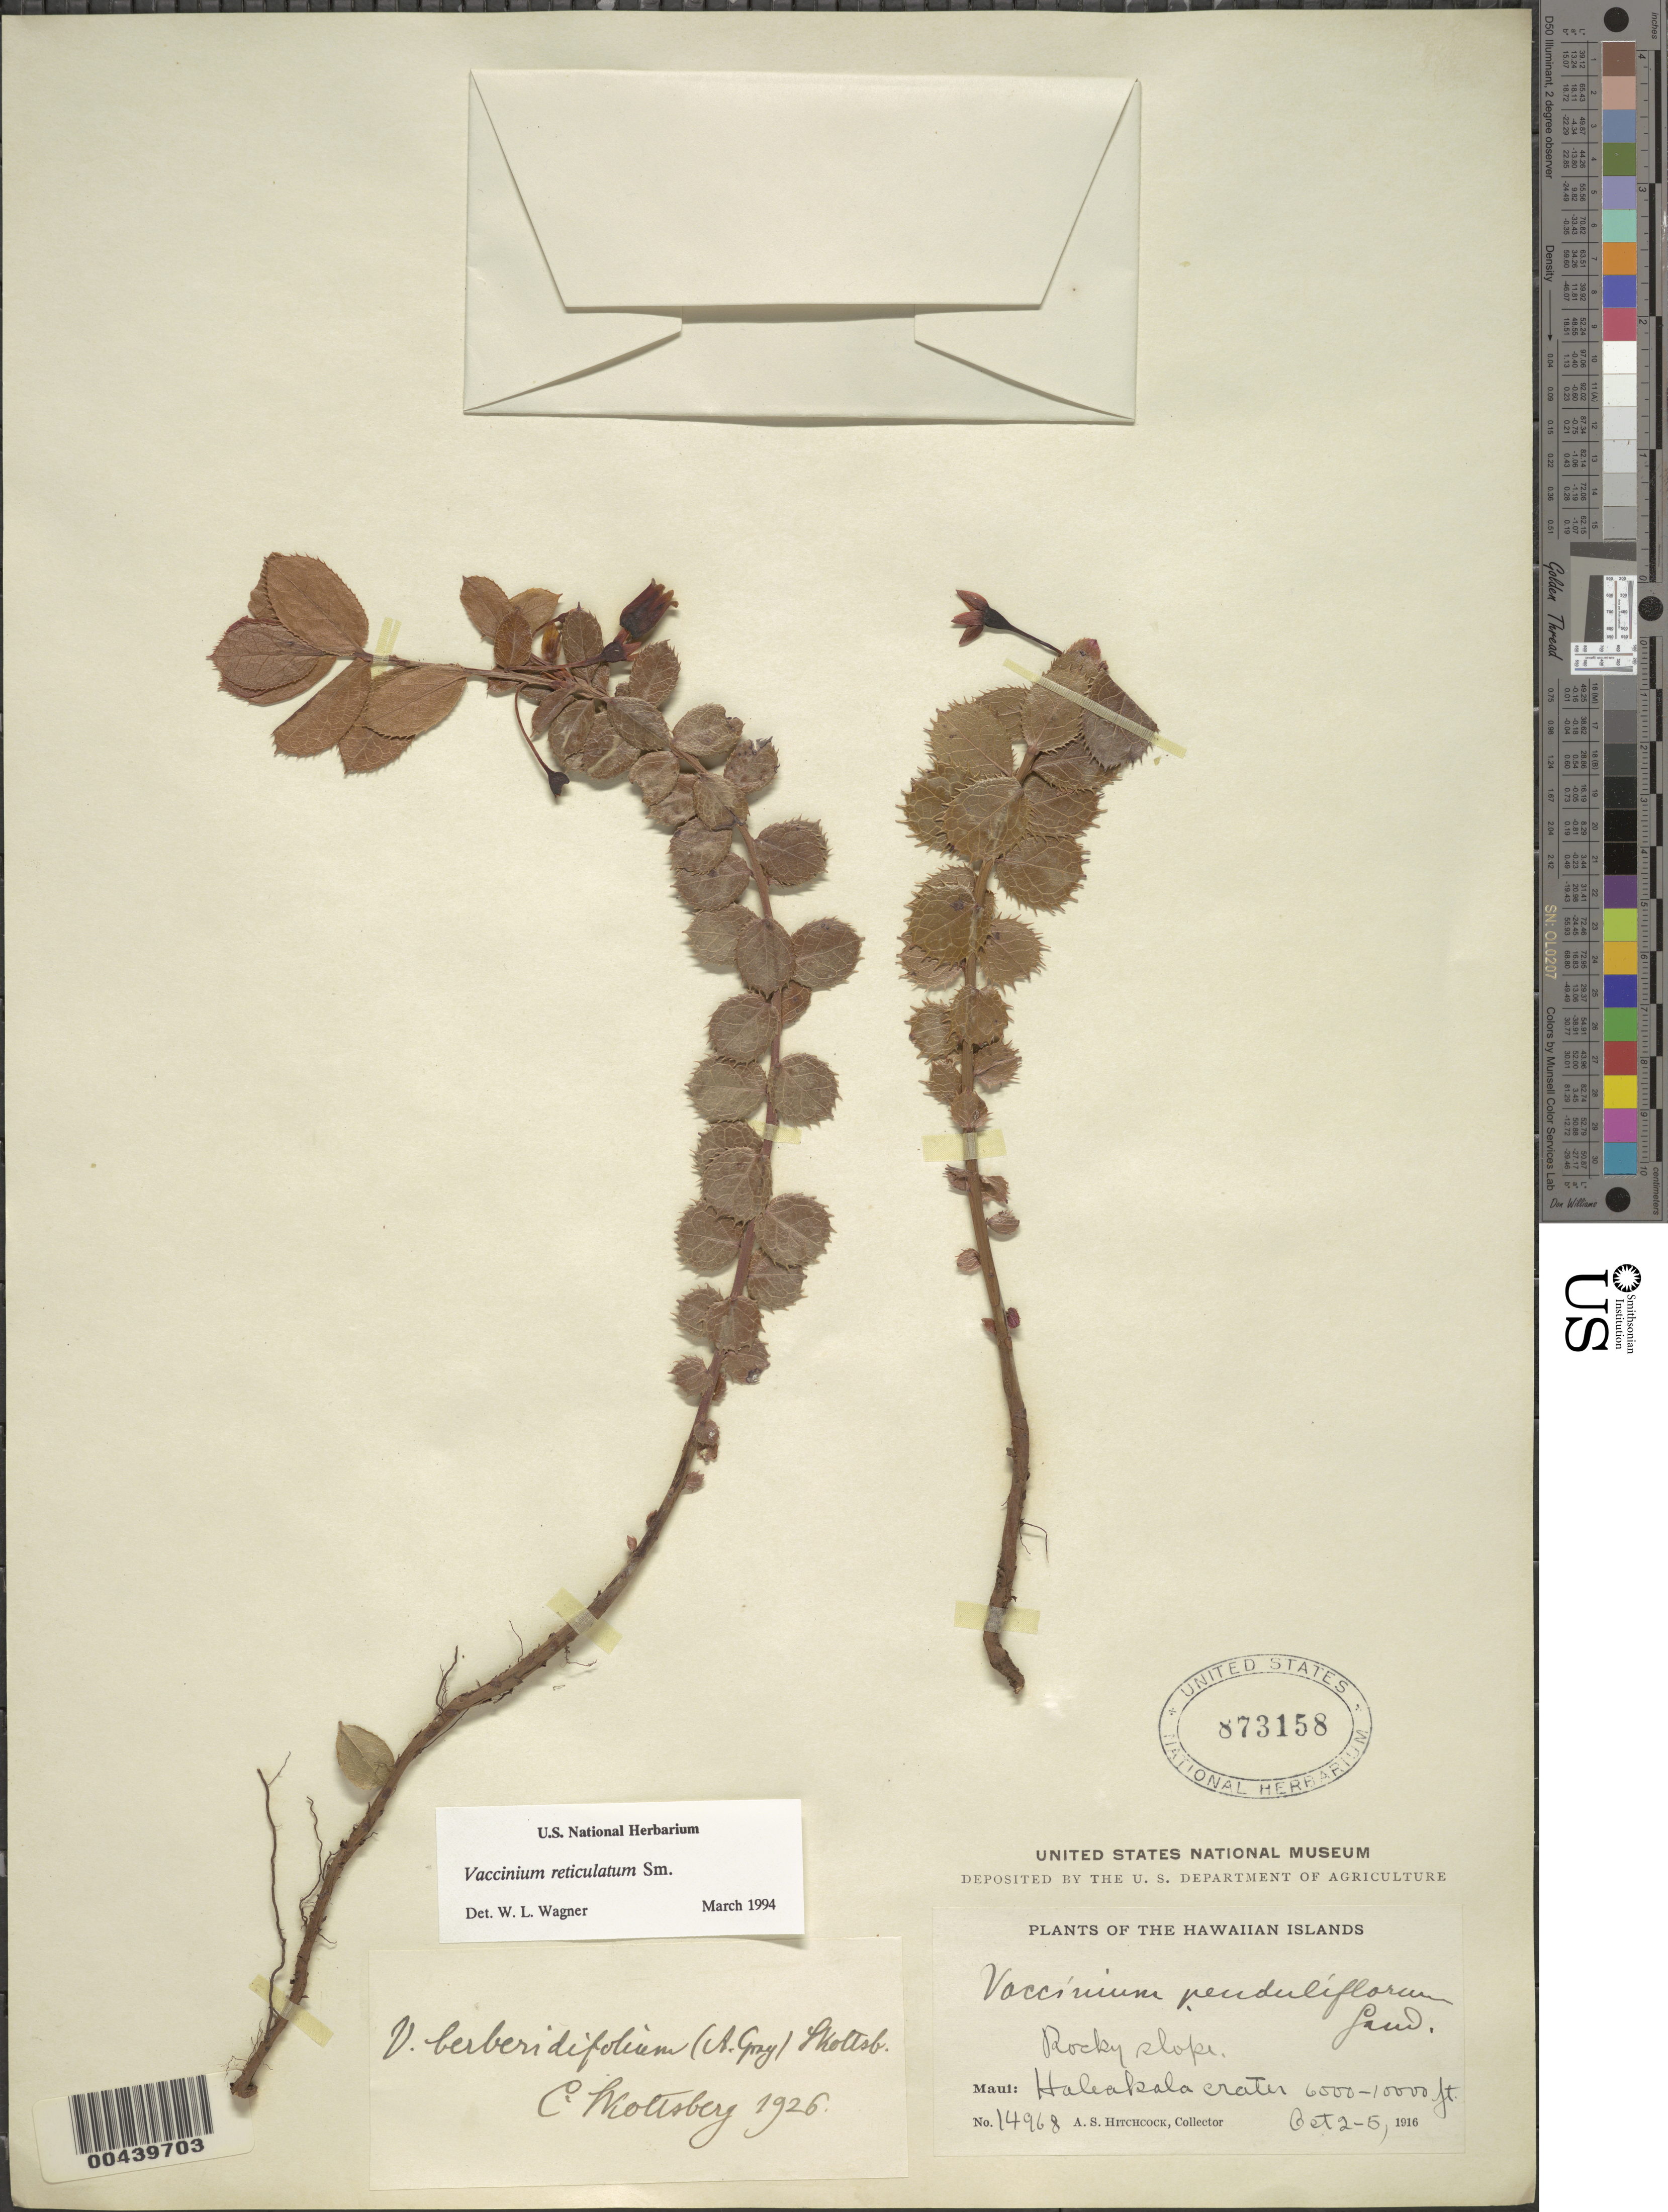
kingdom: Plantae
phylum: Tracheophyta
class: Magnoliopsida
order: Ericales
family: Ericaceae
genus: Vaccinium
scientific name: Vaccinium reticulatum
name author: Sm.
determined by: Wagner, W. L., (BOT), Smithsonian Institution - National Museum of Natural History (UNITED STATES)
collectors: A. S. Hitchcock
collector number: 14968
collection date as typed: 2 Oct 1916 to 5 Oct 1916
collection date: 1916-10-02/1916-10-05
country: United States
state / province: Hawaii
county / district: Maui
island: Maui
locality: Haleakala Crater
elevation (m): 1829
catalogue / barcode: US 873158